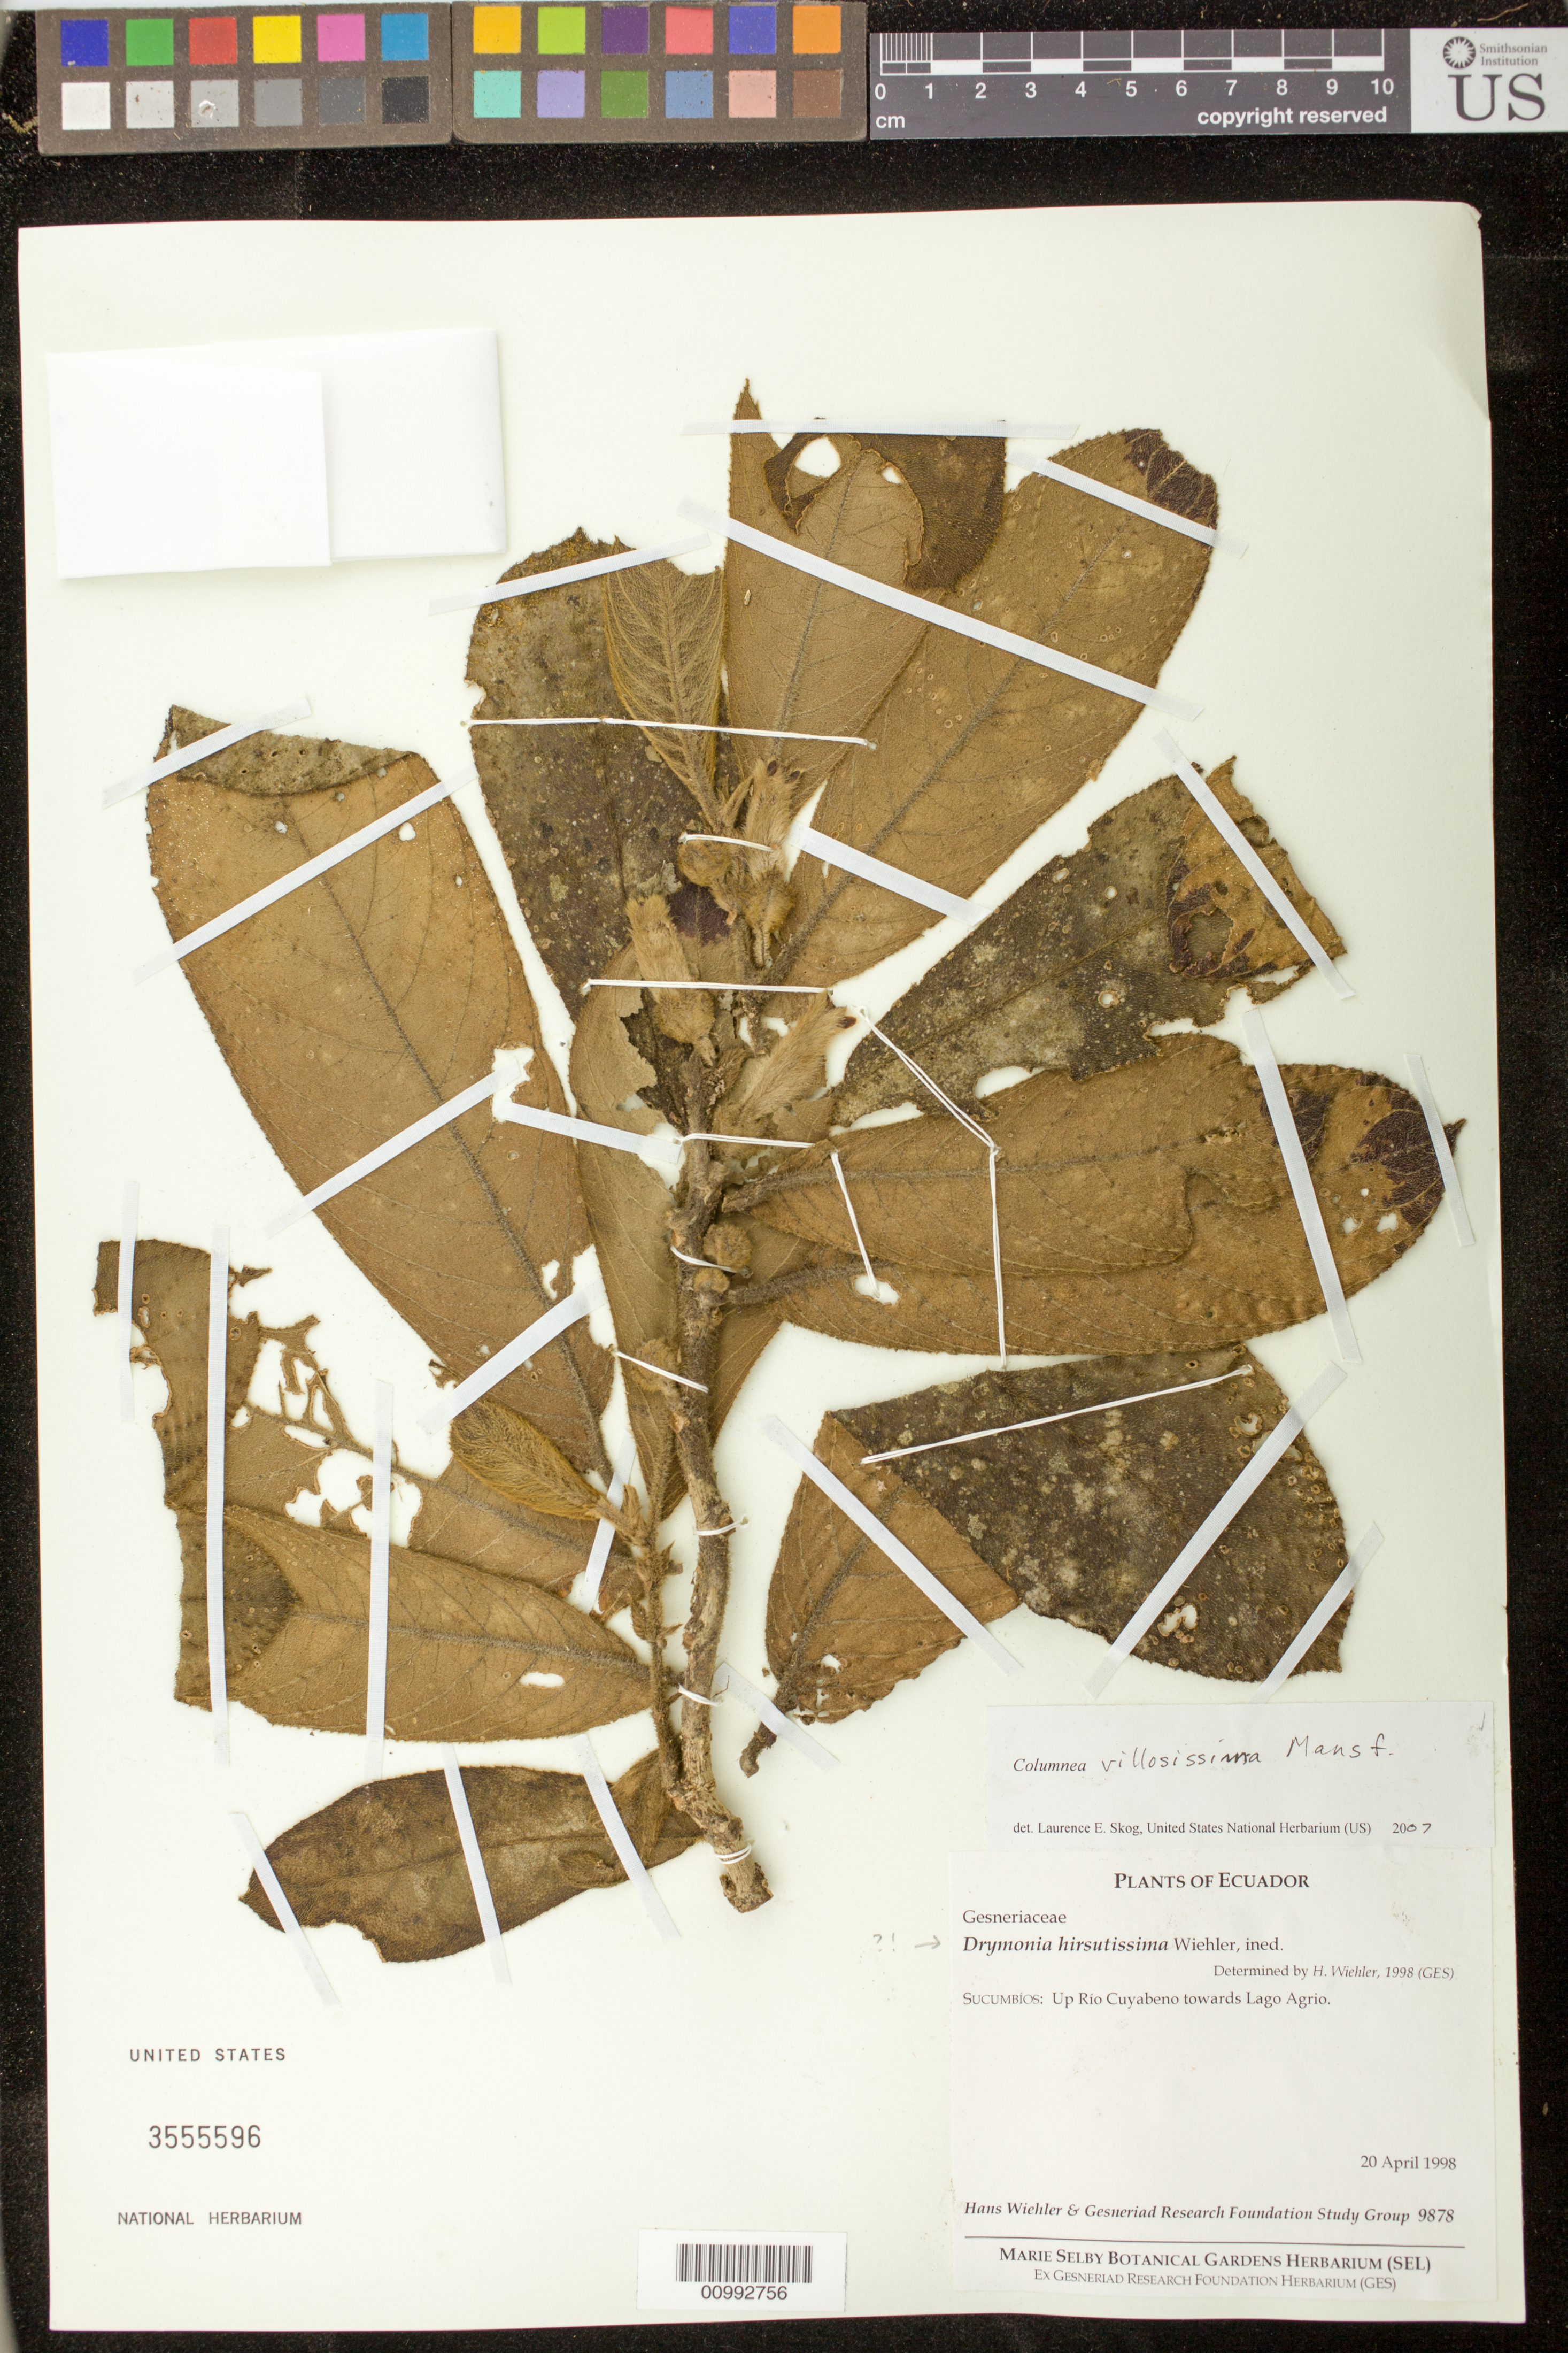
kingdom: Plantae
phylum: Tracheophyta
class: Magnoliopsida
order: Lamiales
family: Gesneriaceae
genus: Columnea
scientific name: Columnea hirsutissima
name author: C.V. Morton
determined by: Skog, Laurence E.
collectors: H. J. Wiehler & GRF Study Group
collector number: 9878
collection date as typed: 20 Apr 1998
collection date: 1998-04-20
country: Ecuador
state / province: Sucumbíos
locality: Sucumbíos: up Rio Cuyabeno towards Lago Agrio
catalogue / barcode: US 3555596